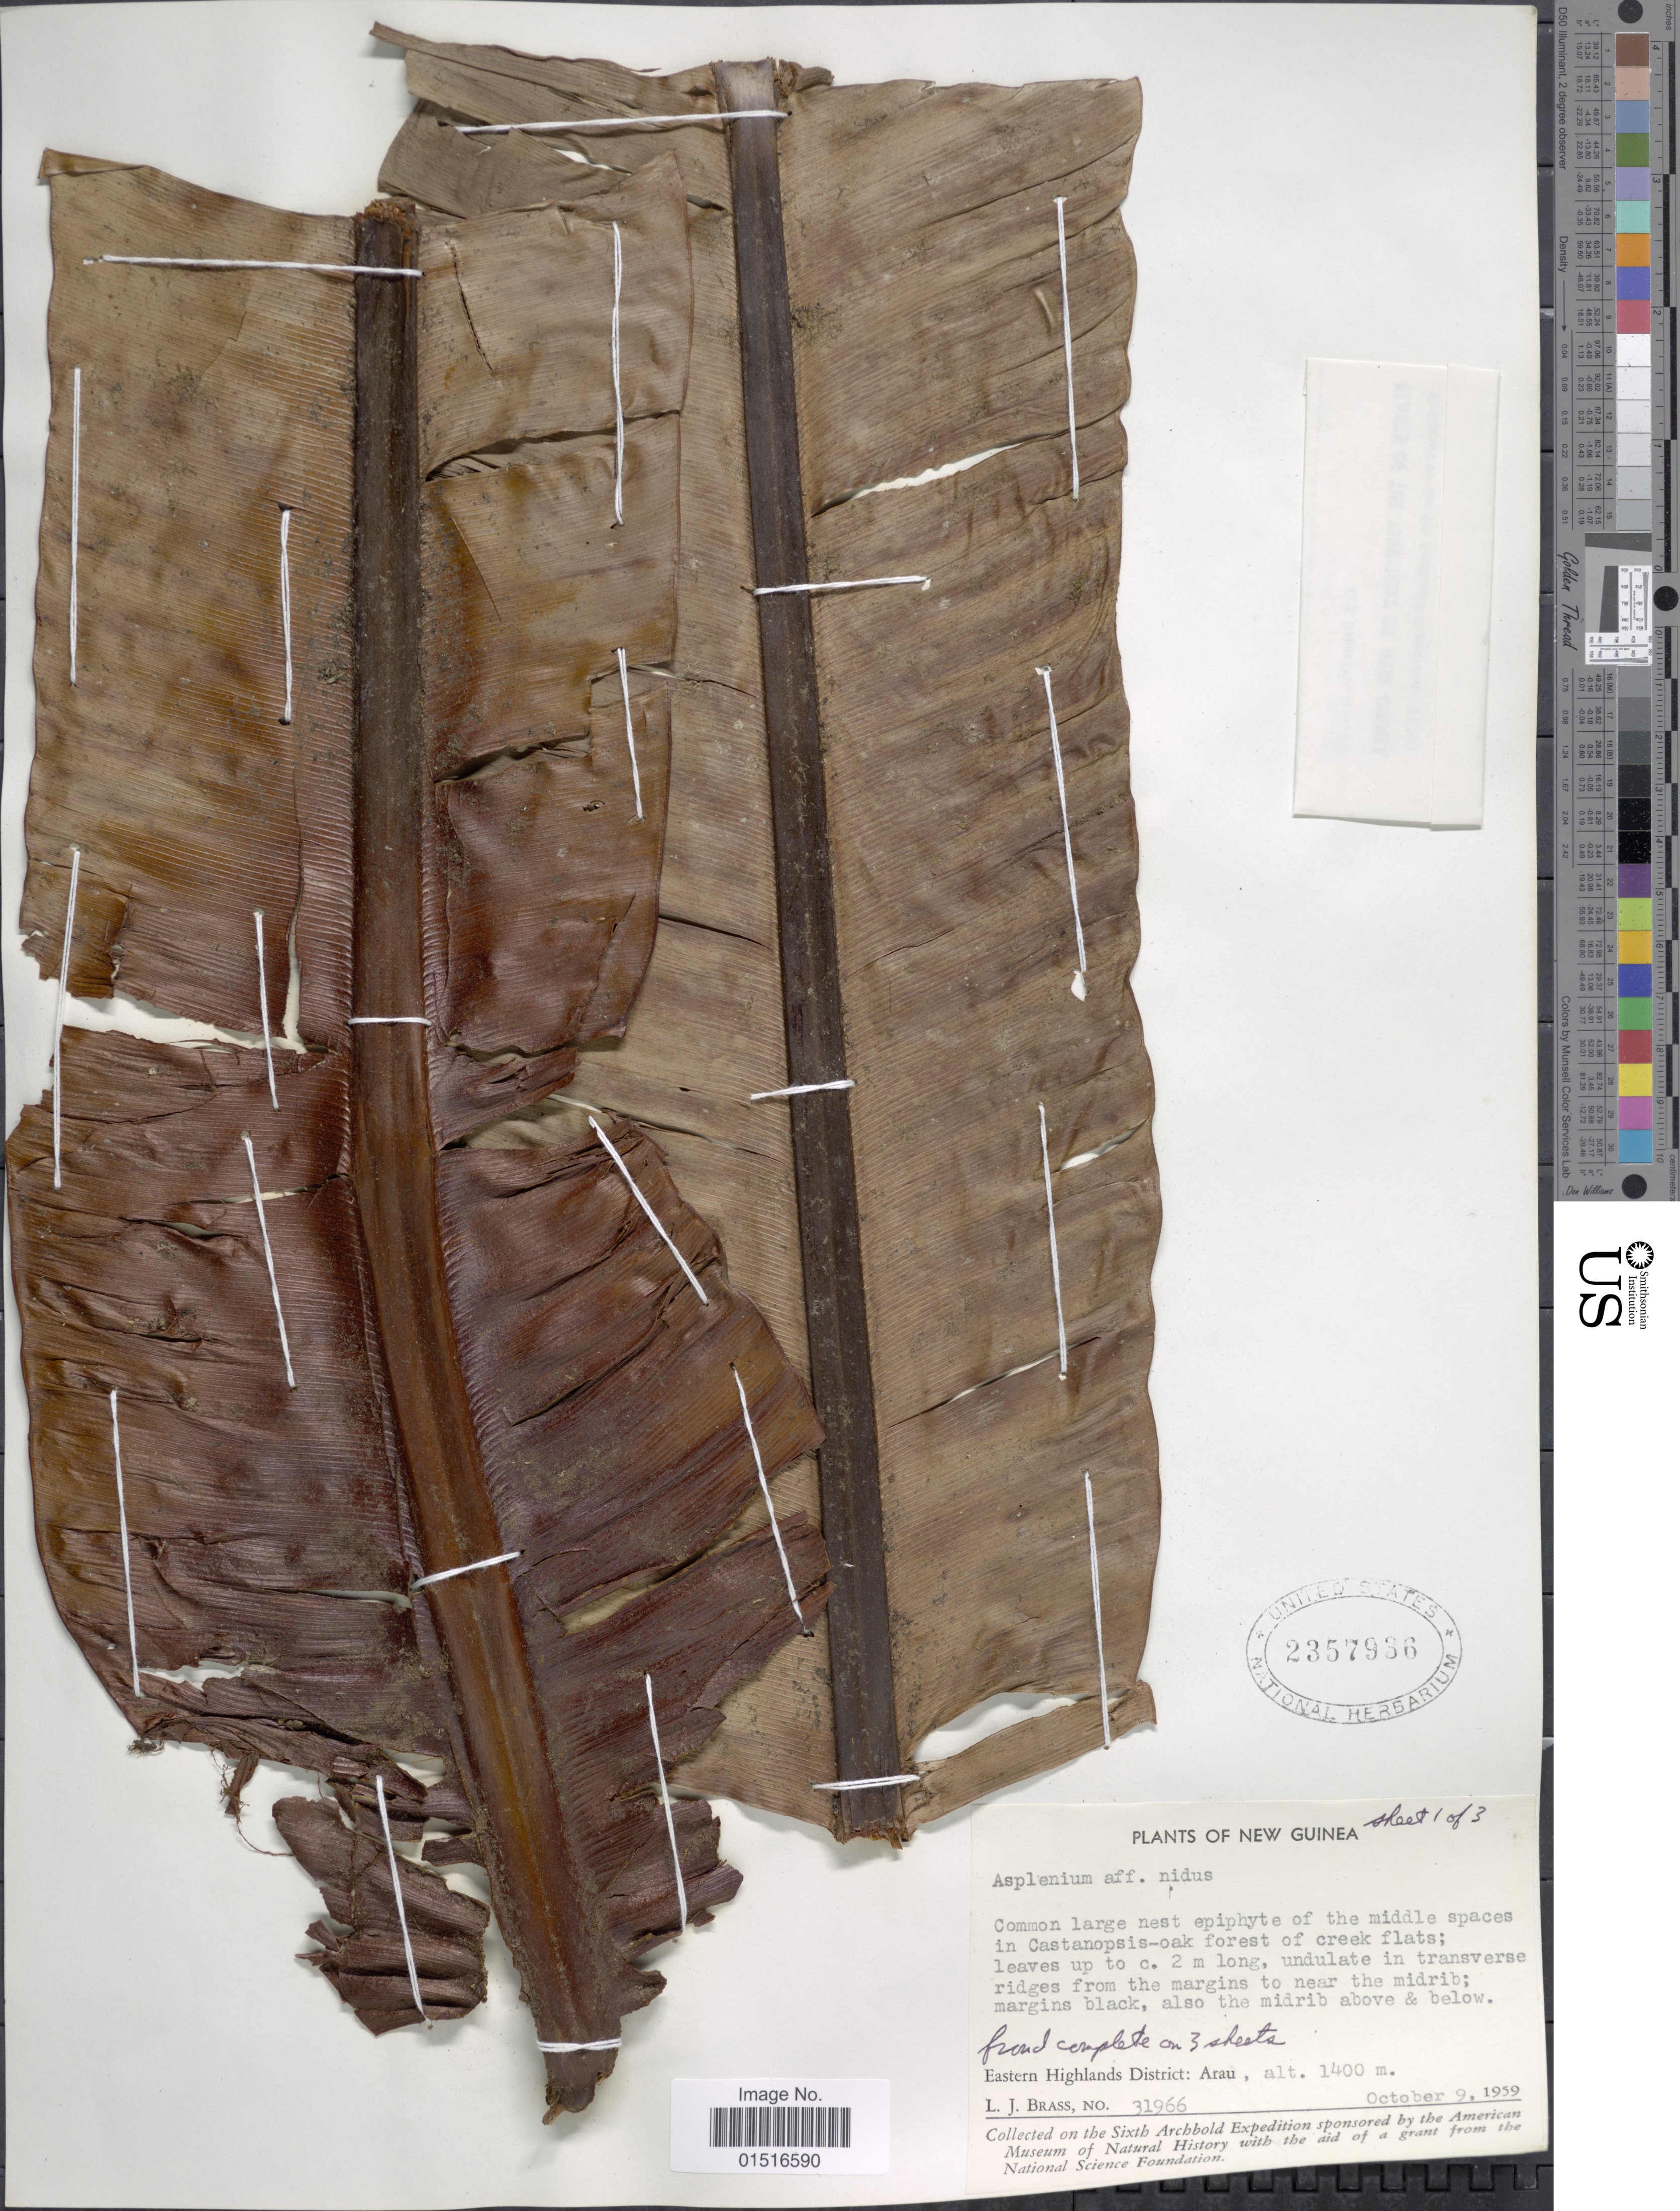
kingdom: Plantae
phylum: Tracheophyta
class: Polypodiopsida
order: Polypodiales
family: Aspleniaceae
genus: Asplenium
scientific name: Asplenium nidus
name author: L.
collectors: L. J. Brass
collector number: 31966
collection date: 1959-10-09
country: Papua New Guinea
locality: New Guinea, Eastern Highlands District: Arau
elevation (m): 1400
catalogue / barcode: US 2357936